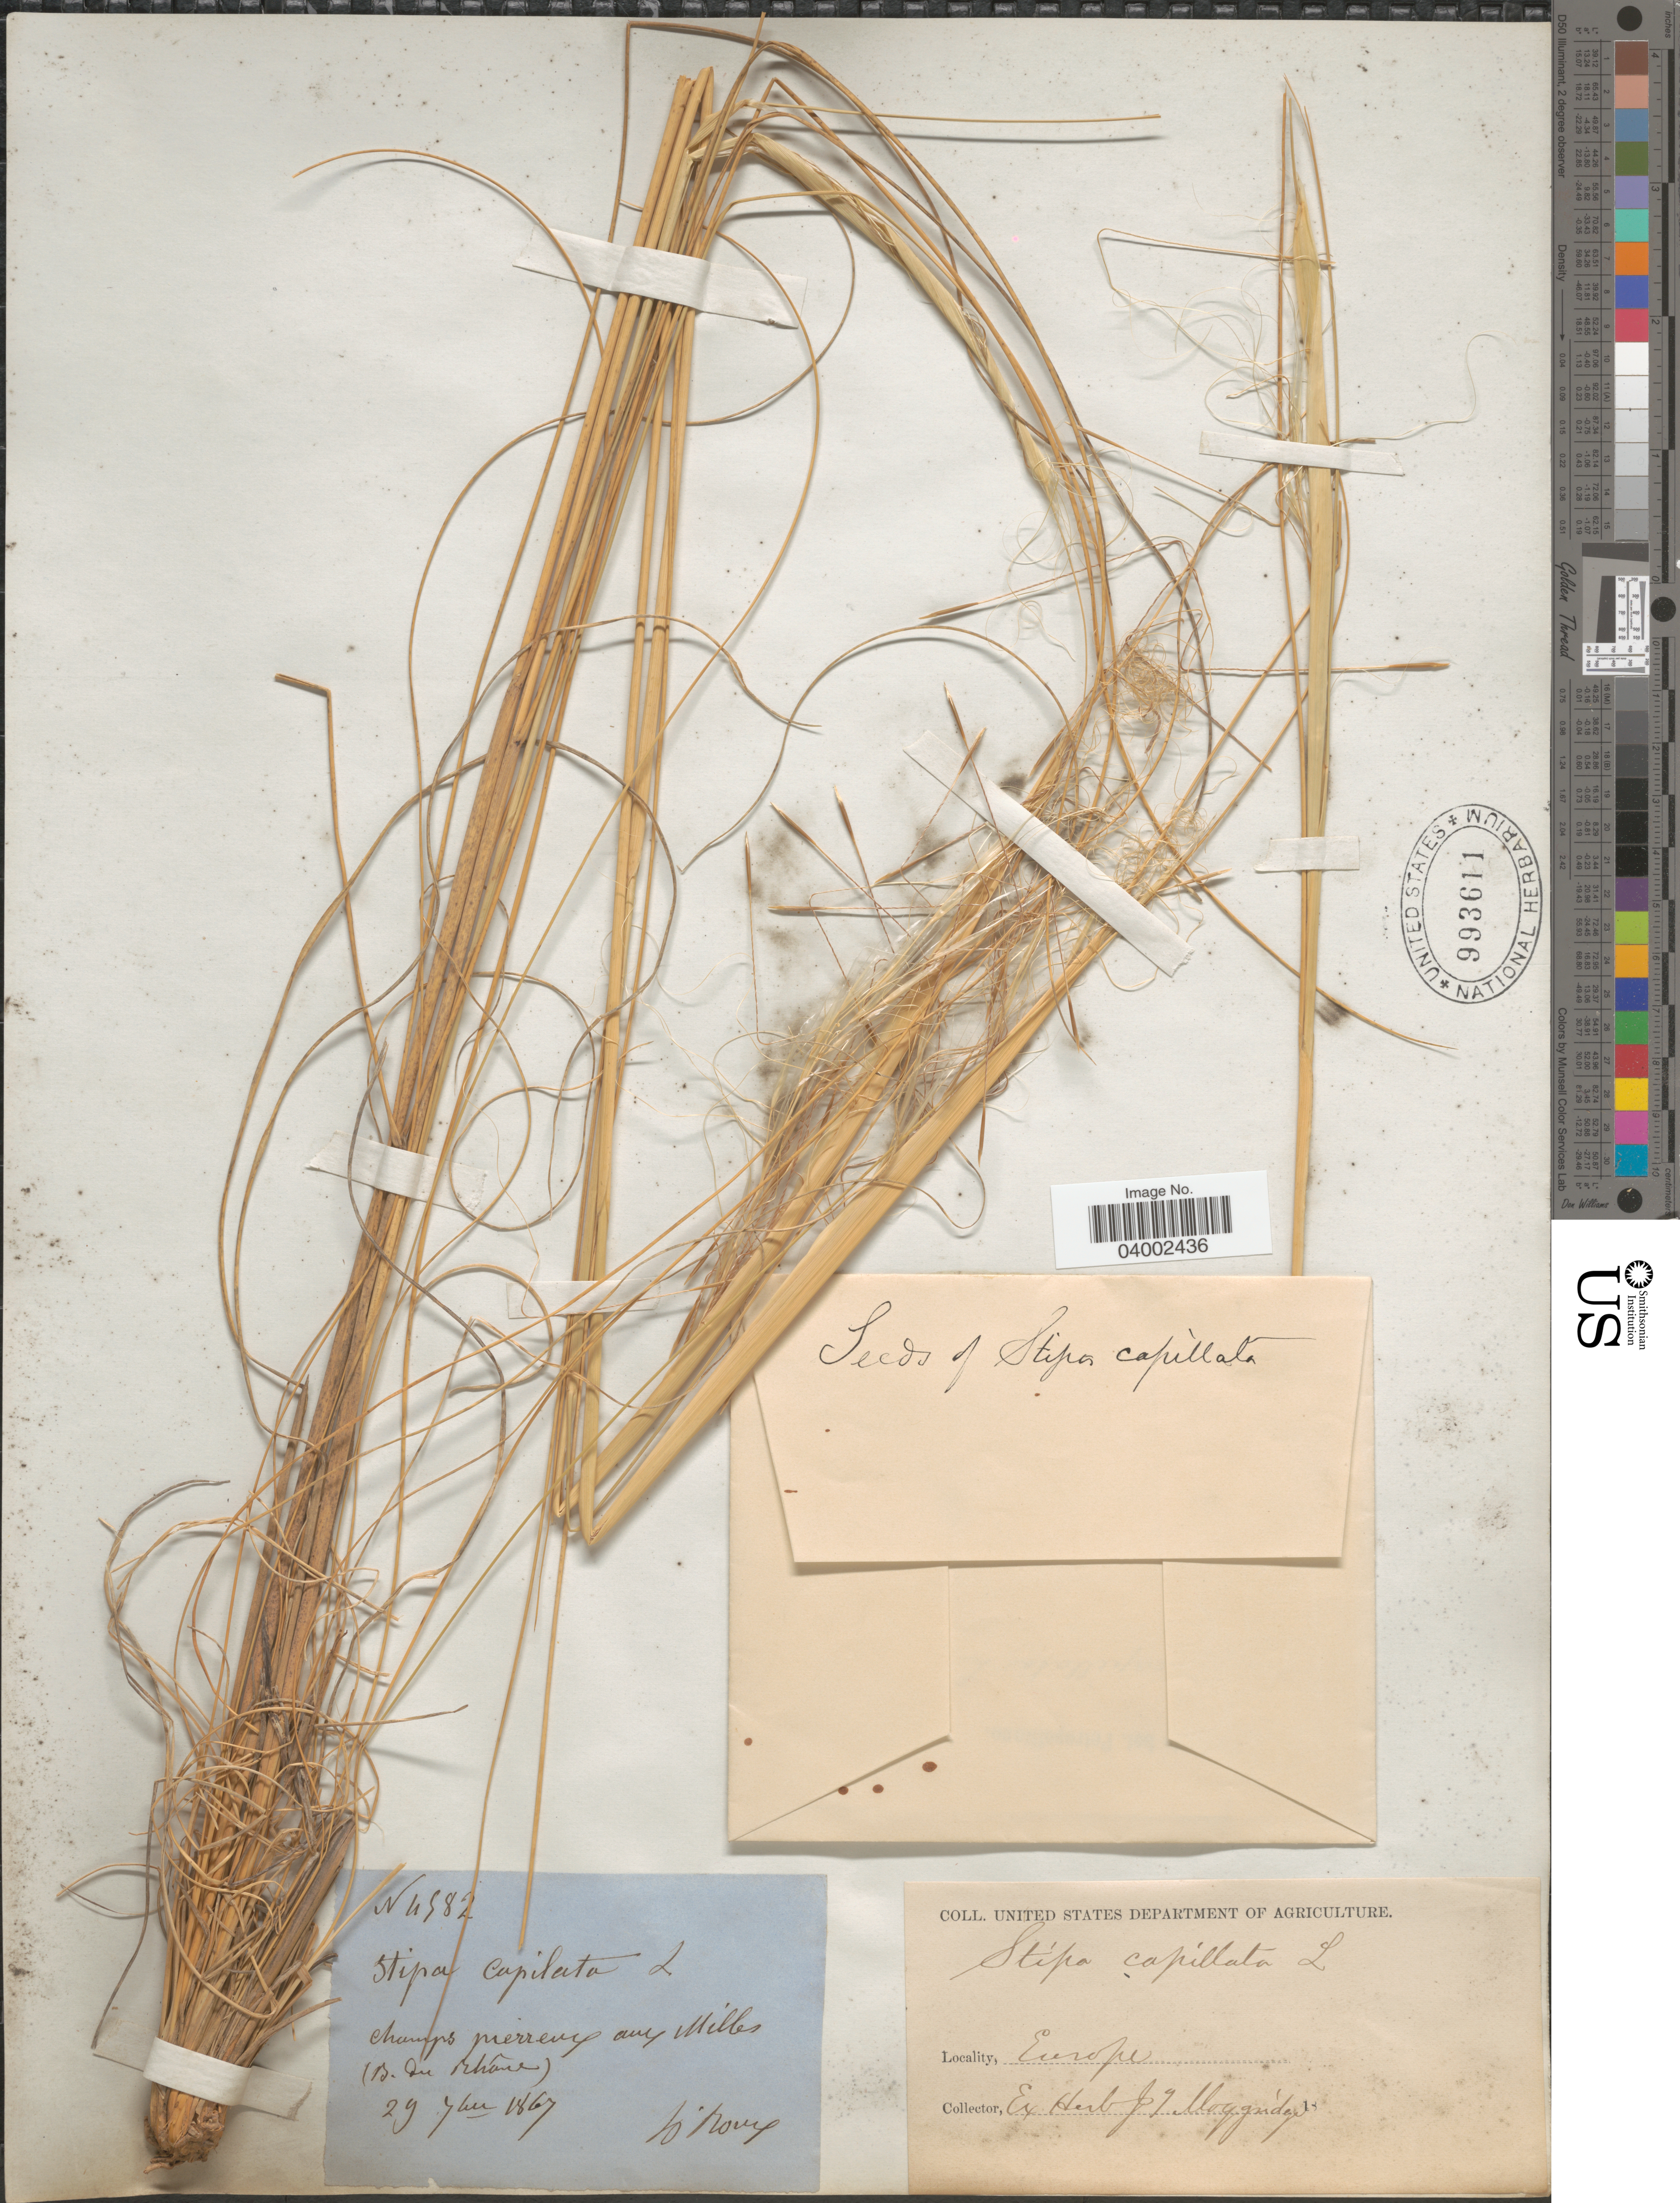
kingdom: Plantae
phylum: Tracheophyta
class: Liliopsida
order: Poales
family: Poaceae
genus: Stipa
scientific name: Stipa capillata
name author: L.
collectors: H. Roux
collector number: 4582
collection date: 1867-09-29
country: France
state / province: Auvergne-Rhône-Alpes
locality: Champs pierreux aux Milles (B. du Rhône).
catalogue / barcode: US 993611